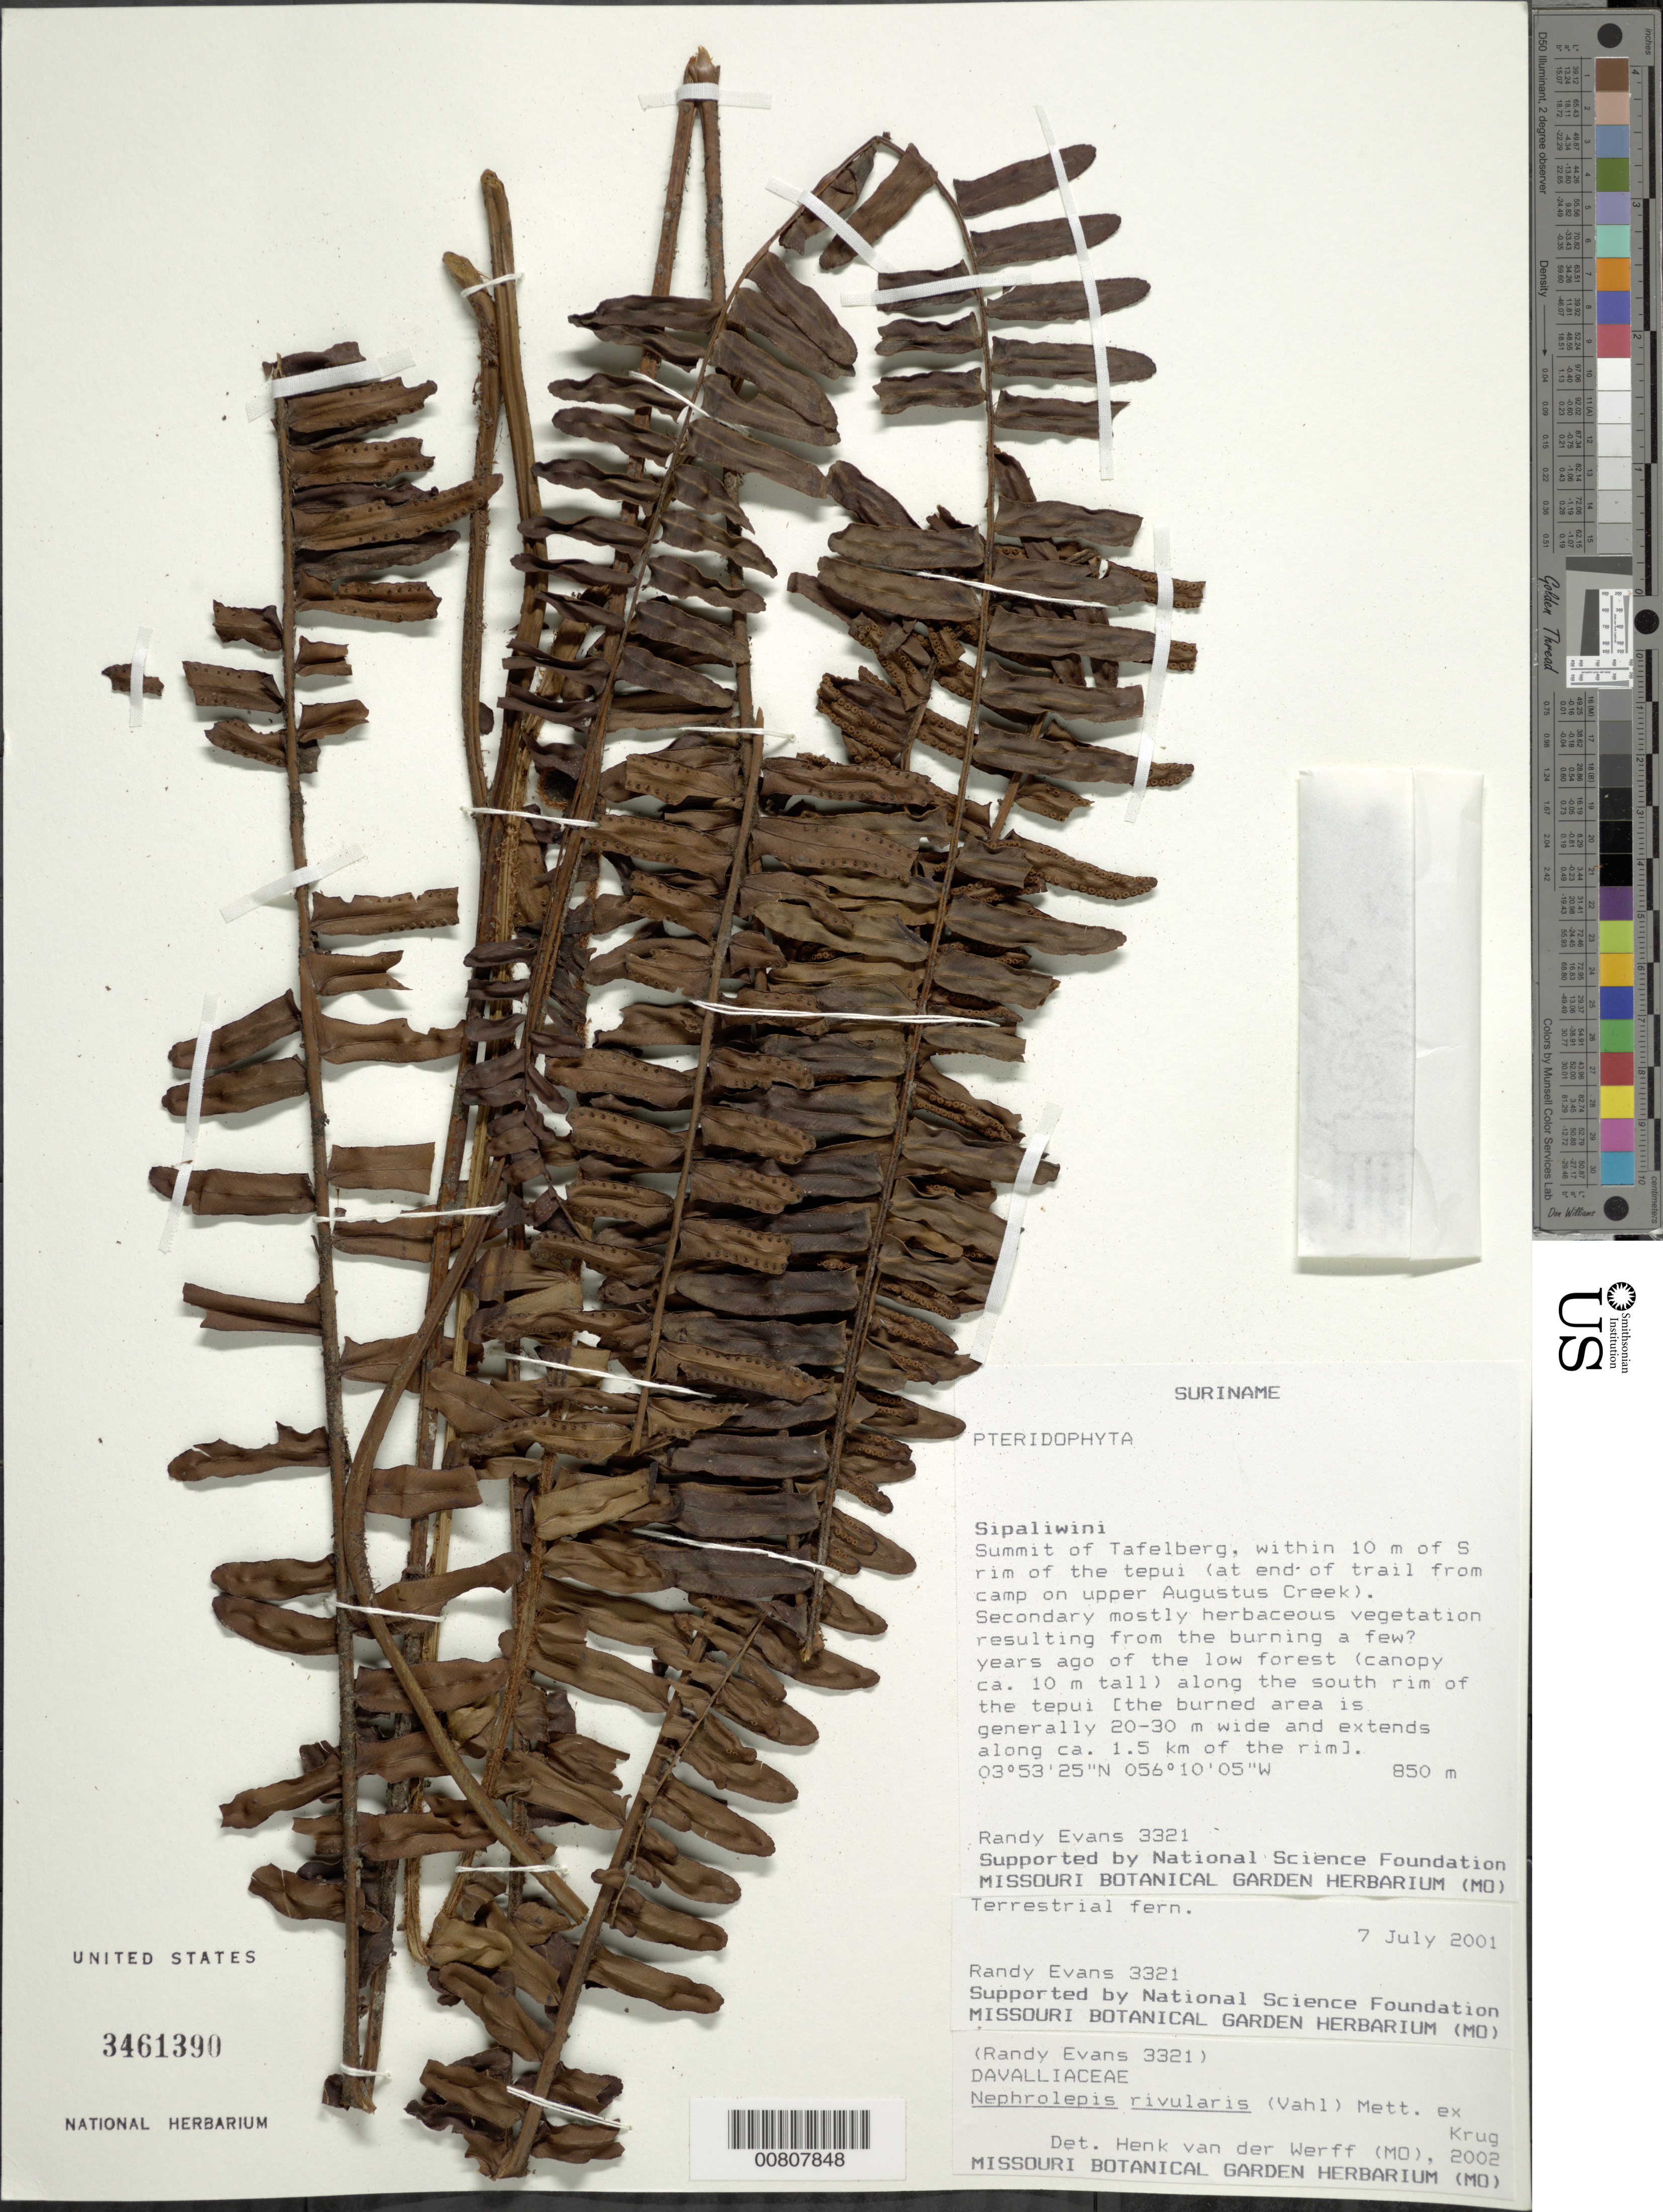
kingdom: Plantae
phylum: Tracheophyta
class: Polypodiopsida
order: Polypodiales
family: Nephrolepidaceae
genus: Nephrolepis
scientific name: Nephrolepis rivularis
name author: (Vahl) Mett. ex Krug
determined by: van der Werff, H., (MO), Missouri Botanical Garden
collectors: R. Evans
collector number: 3321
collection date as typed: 7-Jul-01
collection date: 2001-07-07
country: Suriname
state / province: Sipaliwini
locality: Tafelberg (Table Mountain), summit, within 10 m of S rim of the tepuí (at end of trail from camp on upper Augustus Creek)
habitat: Secondary mostly herbaceous vegetation resulting from the burning a few years ago of the low forest (canopy ca. 10m tall) along south rim of tepui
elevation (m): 850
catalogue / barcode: US 3461390